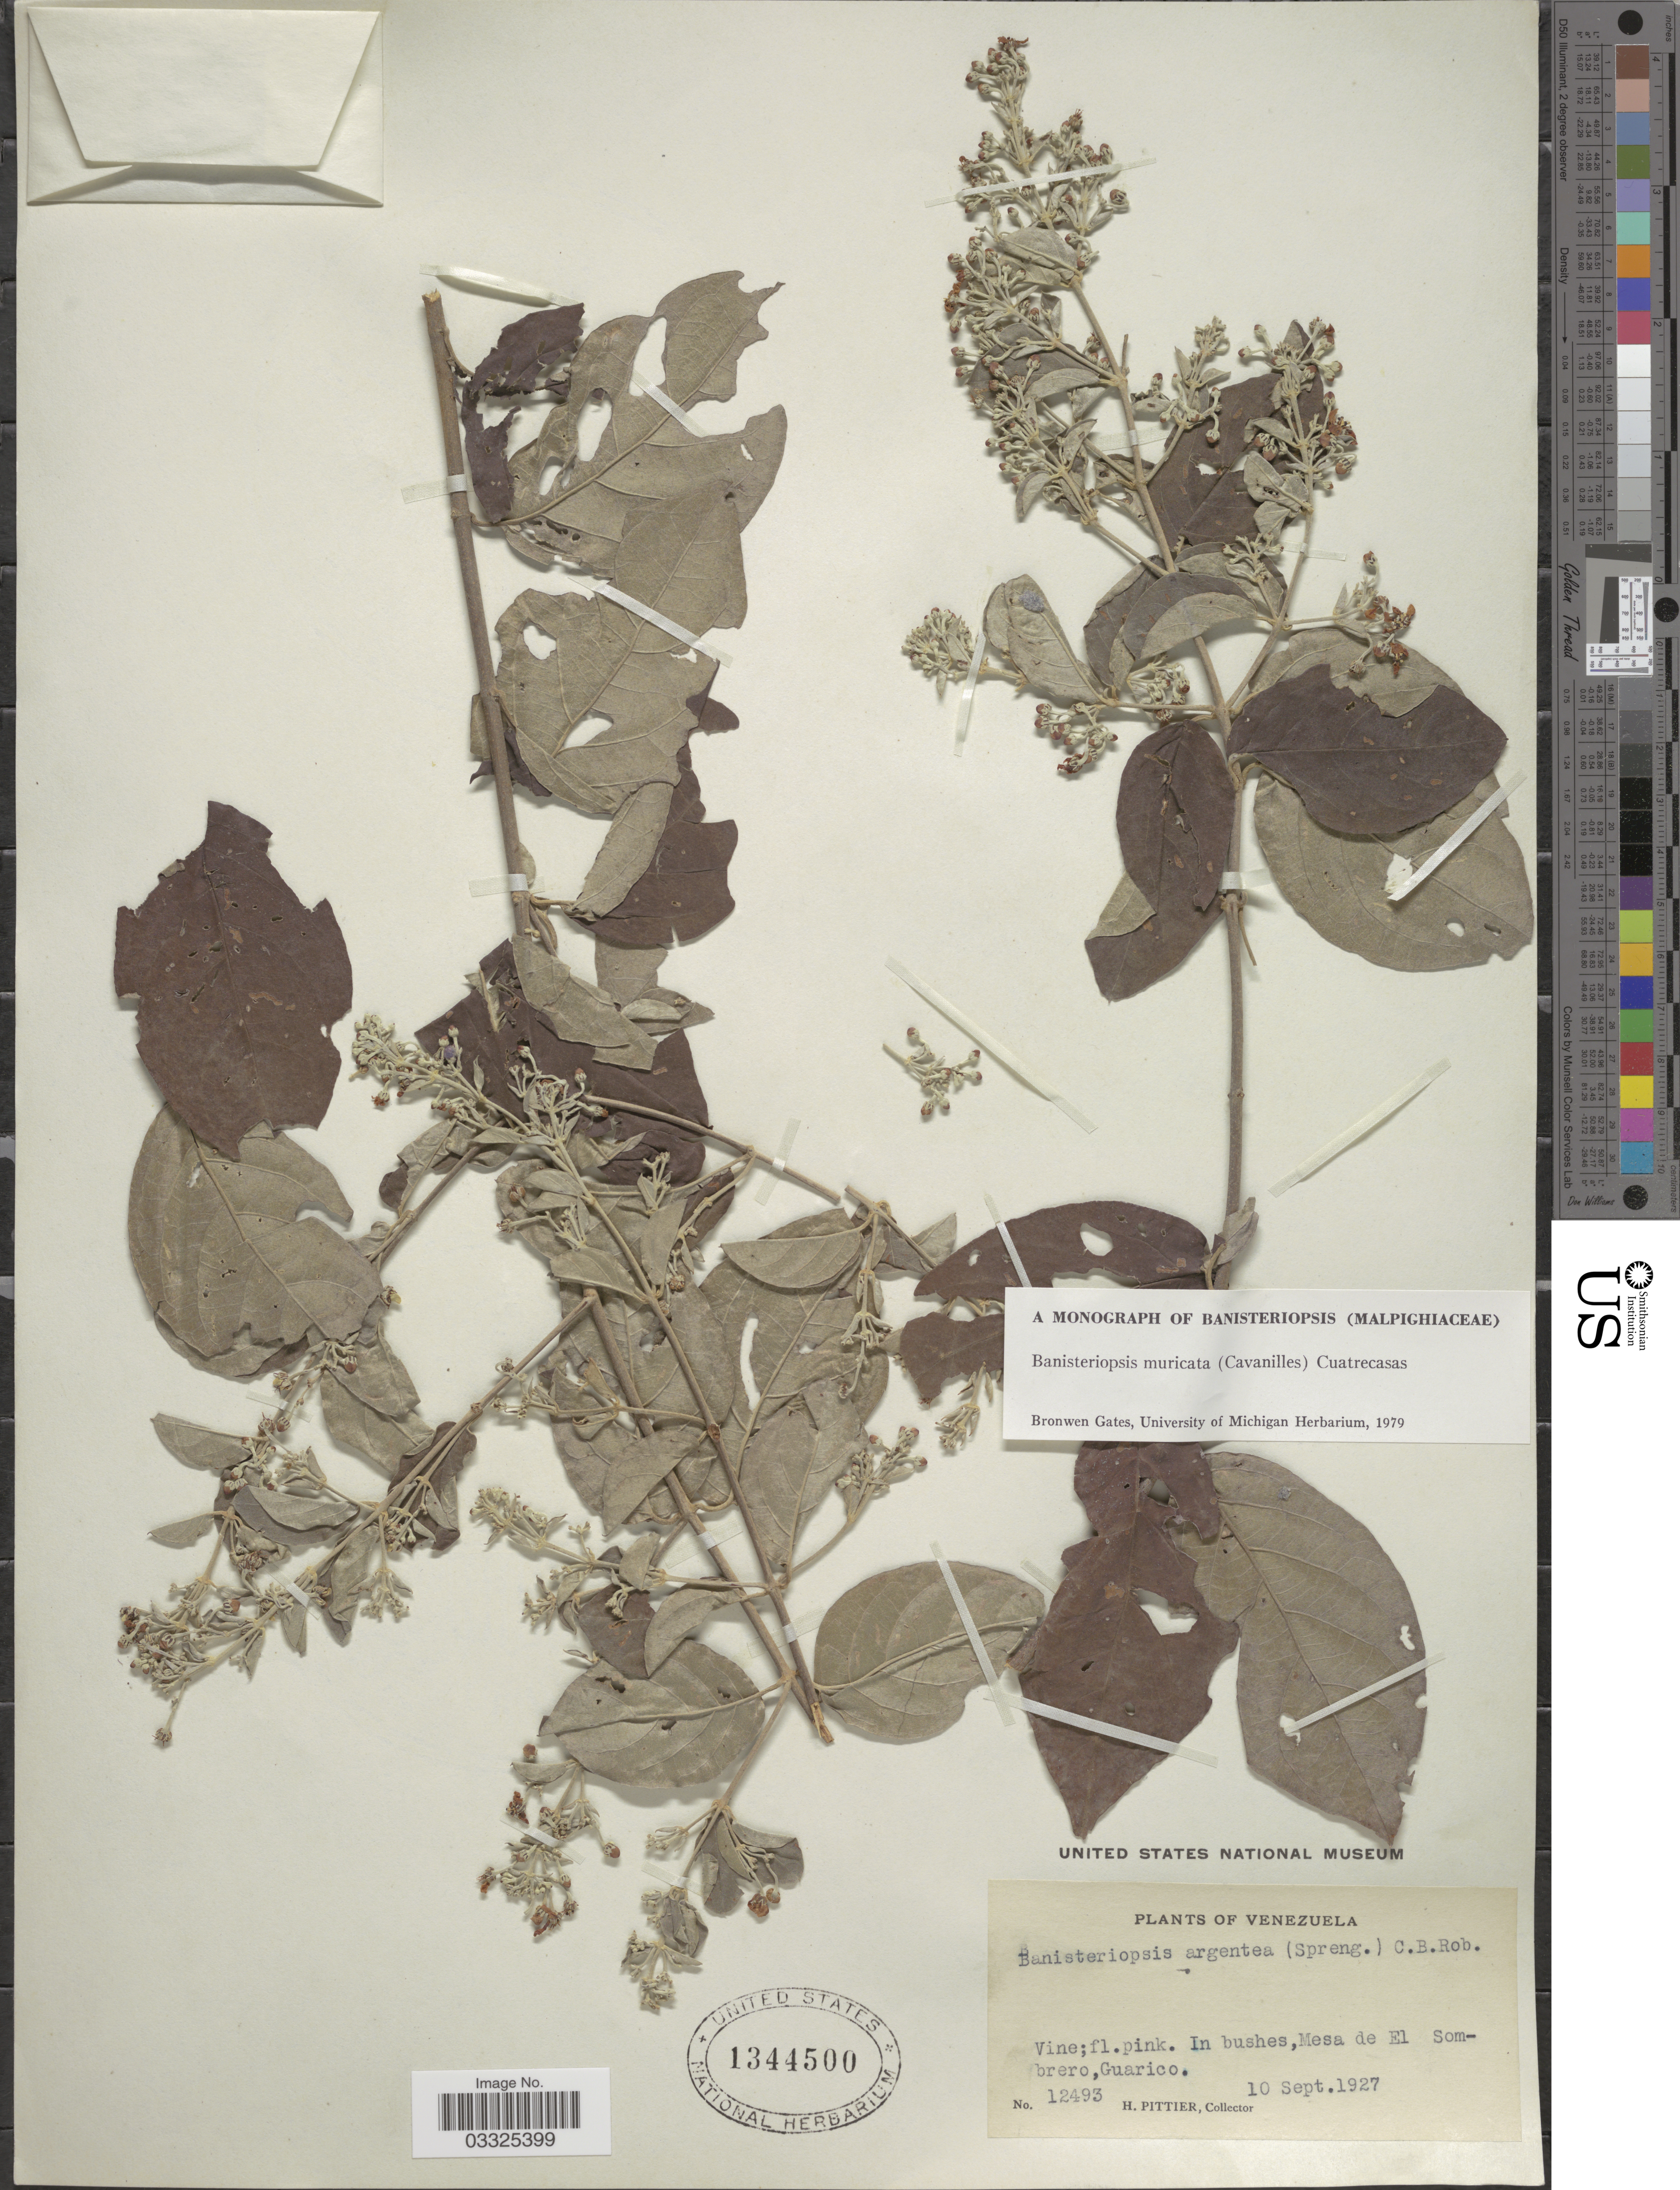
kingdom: Plantae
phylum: Tracheophyta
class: Magnoliopsida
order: Malpighiales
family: Malpighiaceae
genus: Banisteriopsis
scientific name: Banisteriopsis muricata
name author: (Cav.) Cuatrec.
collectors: H. F. Pittier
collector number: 12493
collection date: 1927-09-10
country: Venezuela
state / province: Guárico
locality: In bushes, Mesa de El Sombrero.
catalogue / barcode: US 1344500